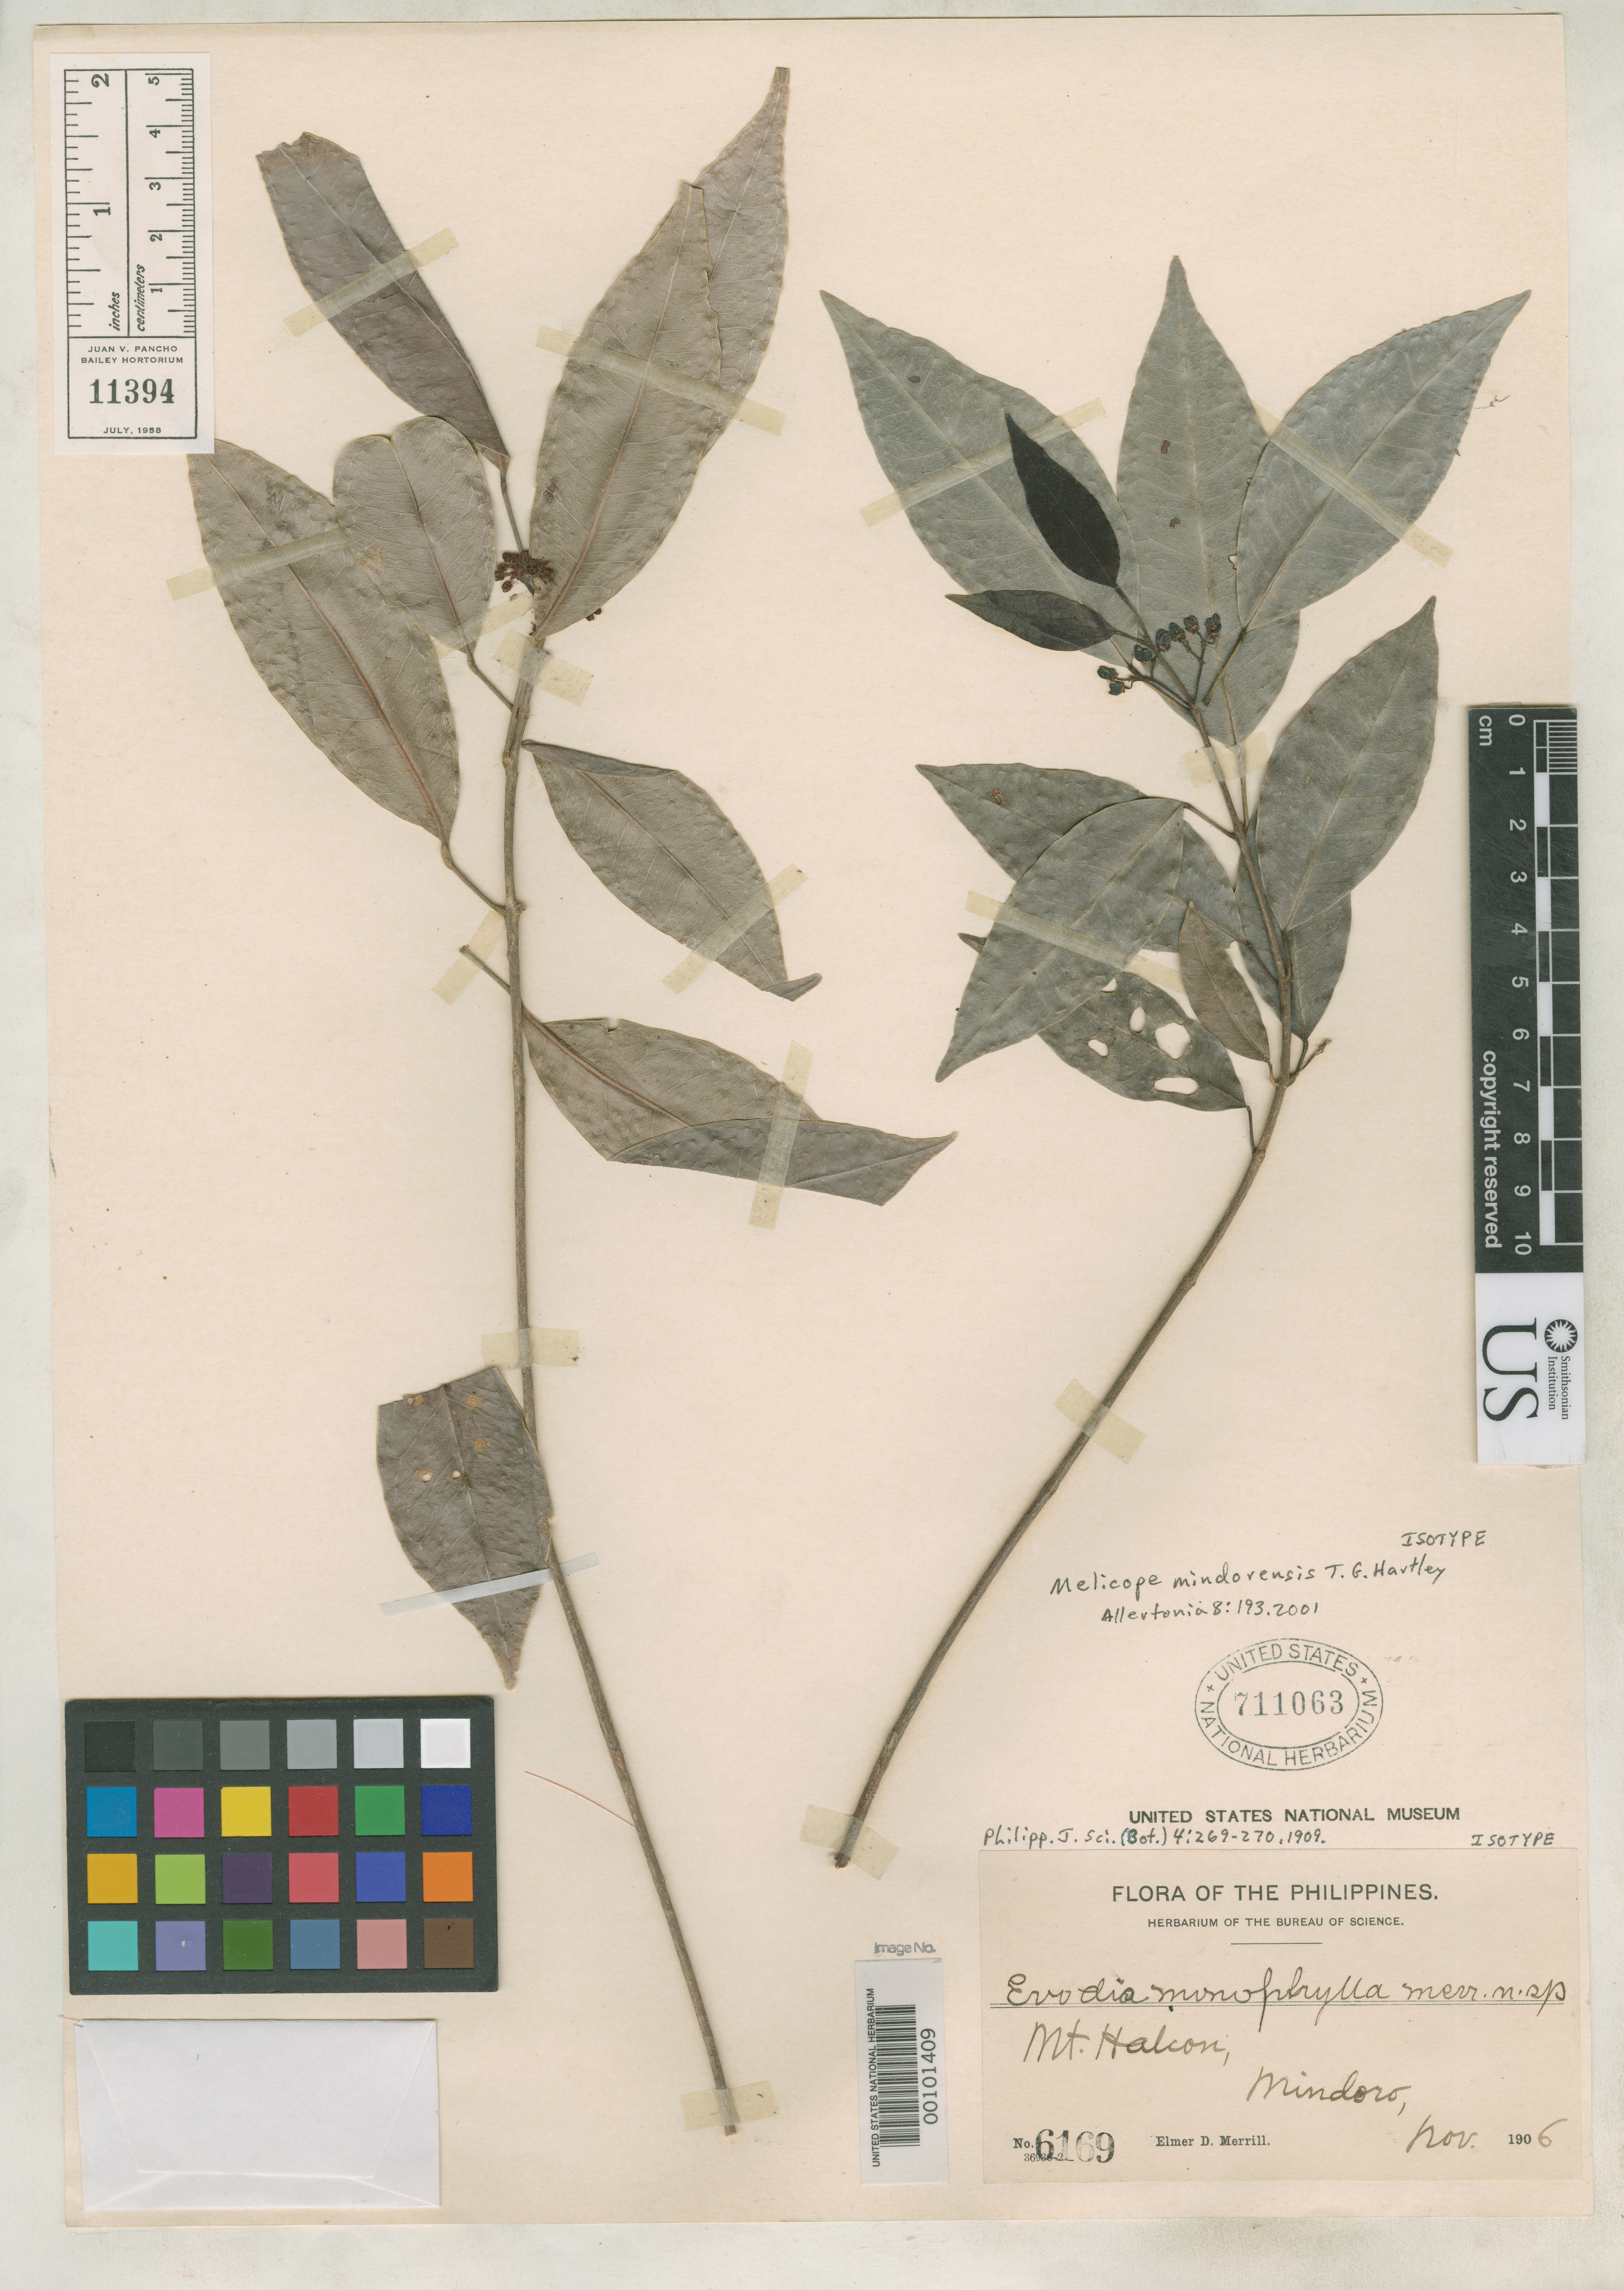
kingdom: Plantae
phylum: Tracheophyta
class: Magnoliopsida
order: Sapindales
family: Rutaceae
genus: Euodia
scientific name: Euodia monophylla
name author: Merr.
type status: Isotype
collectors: E. D. Merrill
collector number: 6169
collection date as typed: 09 Nov 1906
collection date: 1906-11-09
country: Philippines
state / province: Mimaropa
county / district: Mindoro Oriental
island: Mindoro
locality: Mt. Halcon.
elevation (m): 750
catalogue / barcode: US 711063